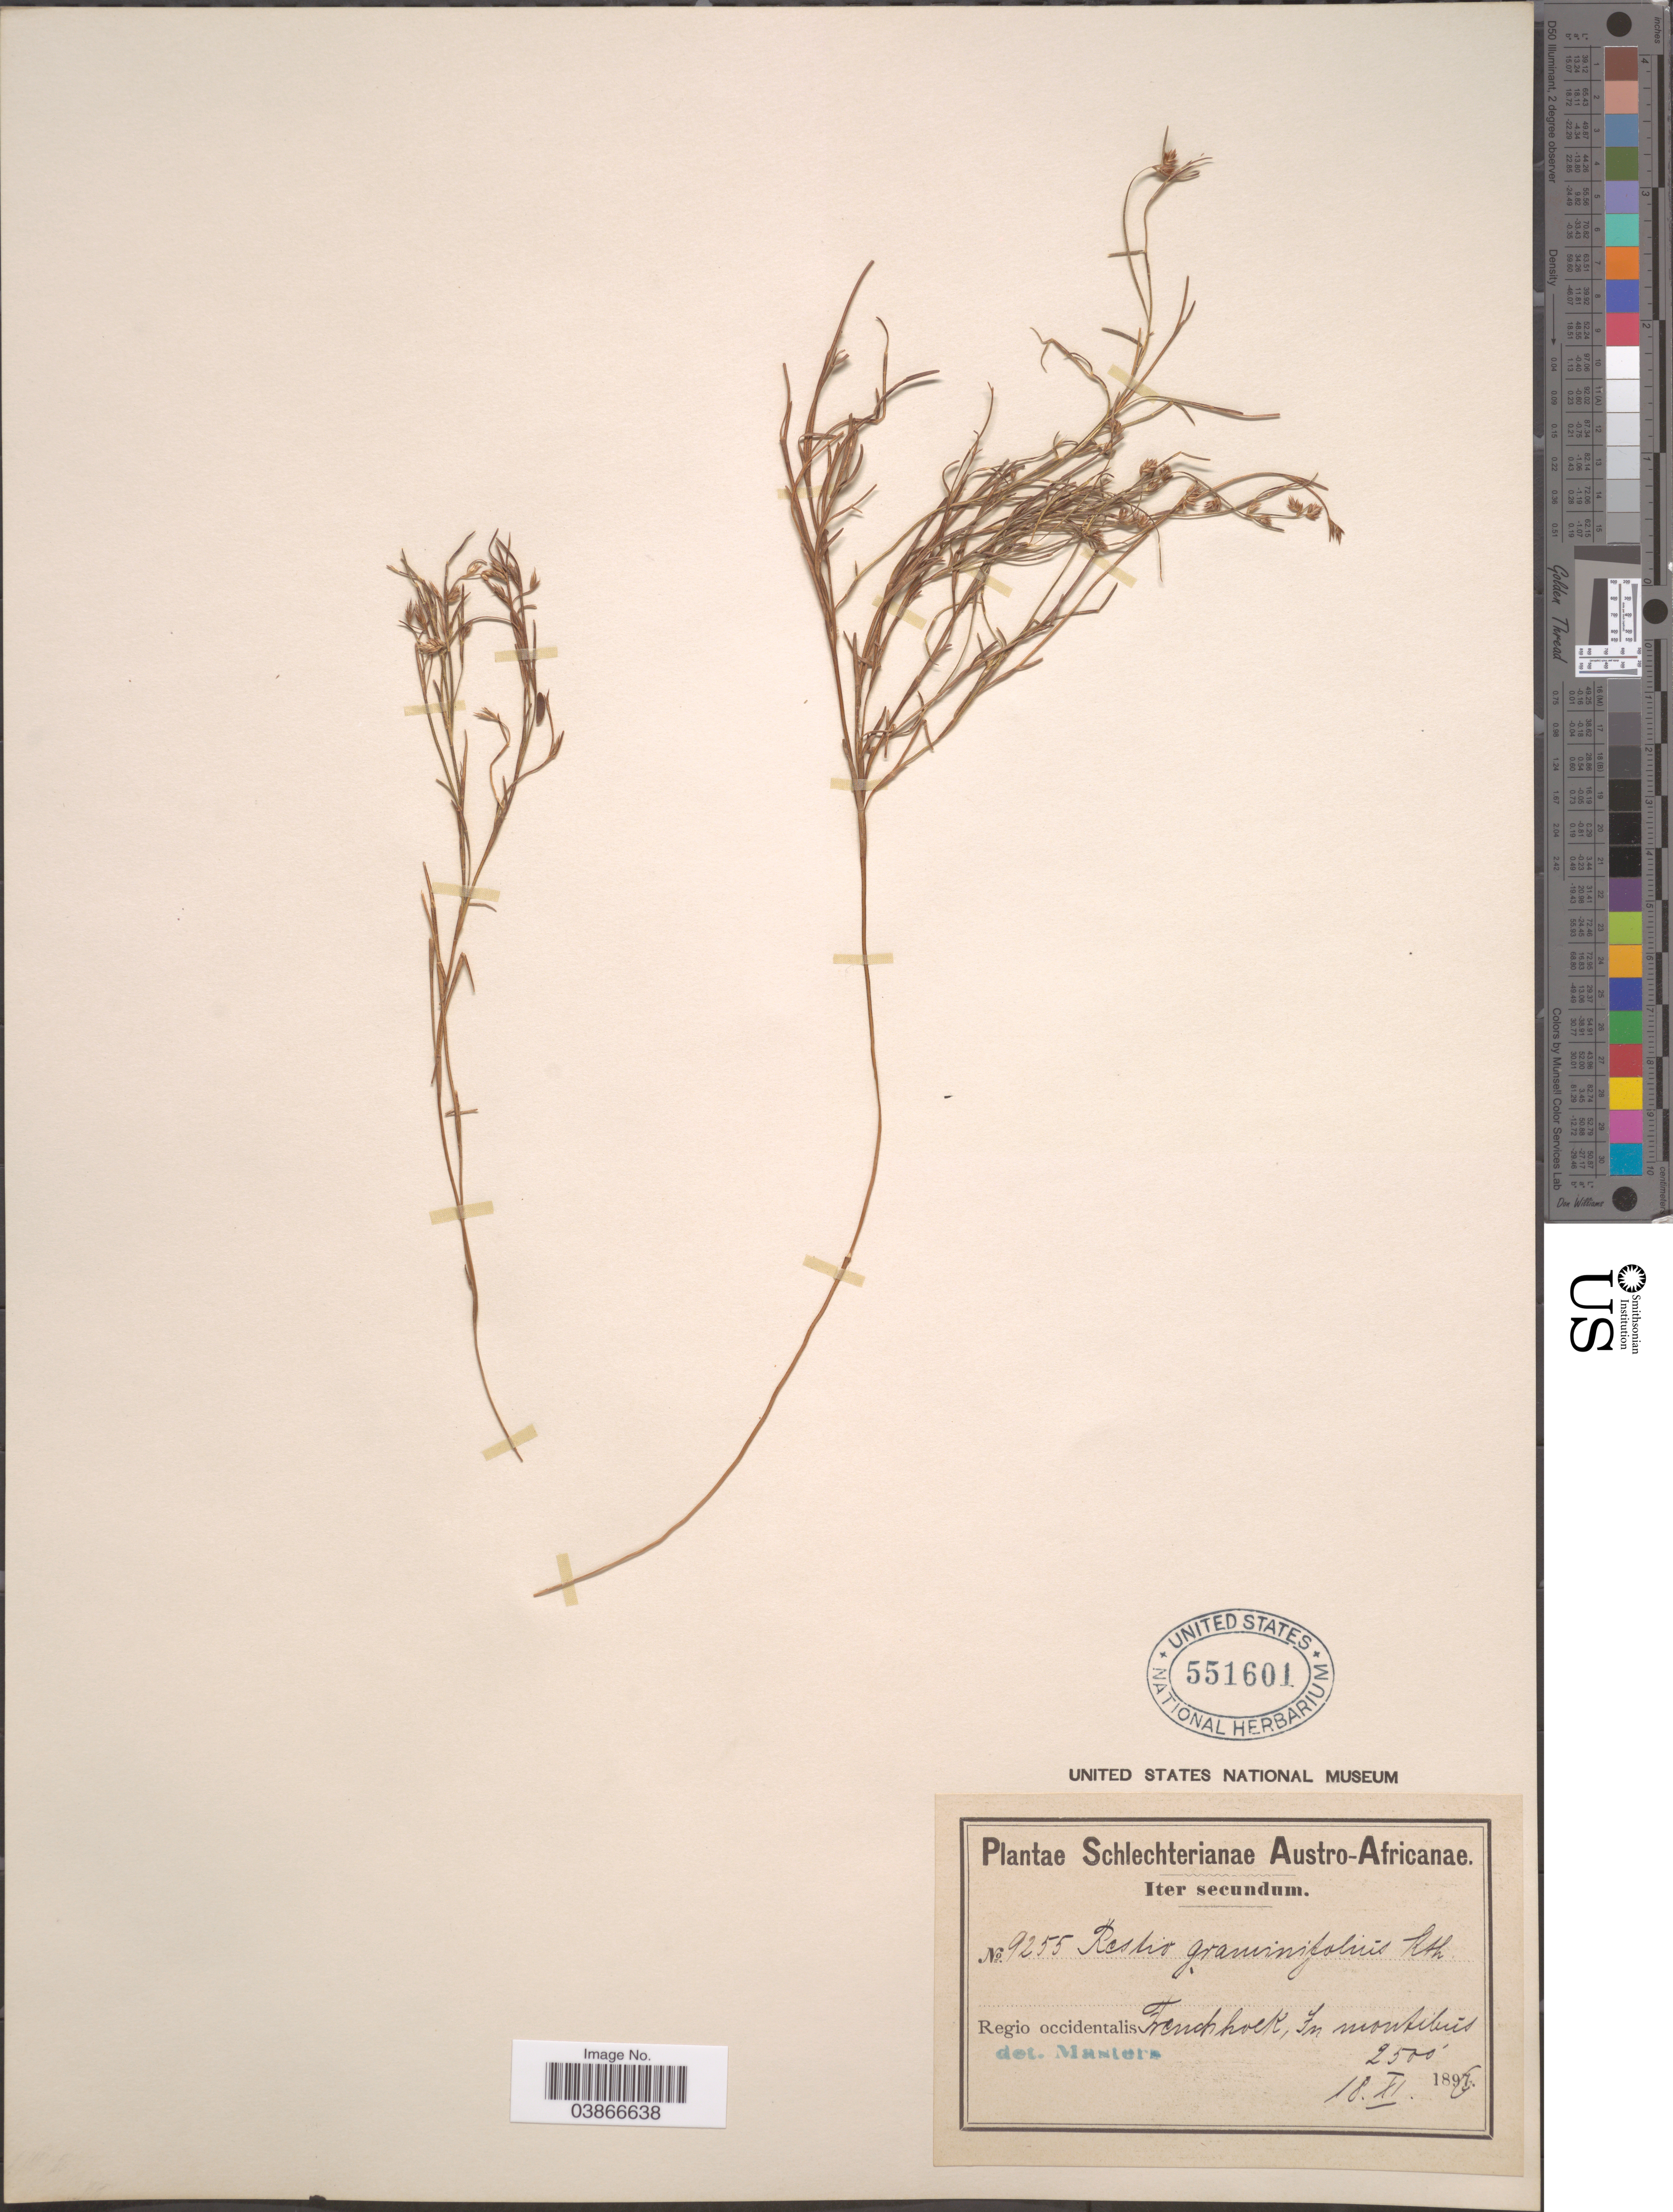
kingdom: Plantae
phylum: Tracheophyta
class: Liliopsida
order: Poales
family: Restionaceae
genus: Restio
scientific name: Restio graminifolius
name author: Kunth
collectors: Schlechter, --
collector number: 9255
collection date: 1867-11-18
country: South Africa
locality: Austro-Africanæ. Regio occidentalis French hoek, in montibus.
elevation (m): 762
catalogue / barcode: US 551601